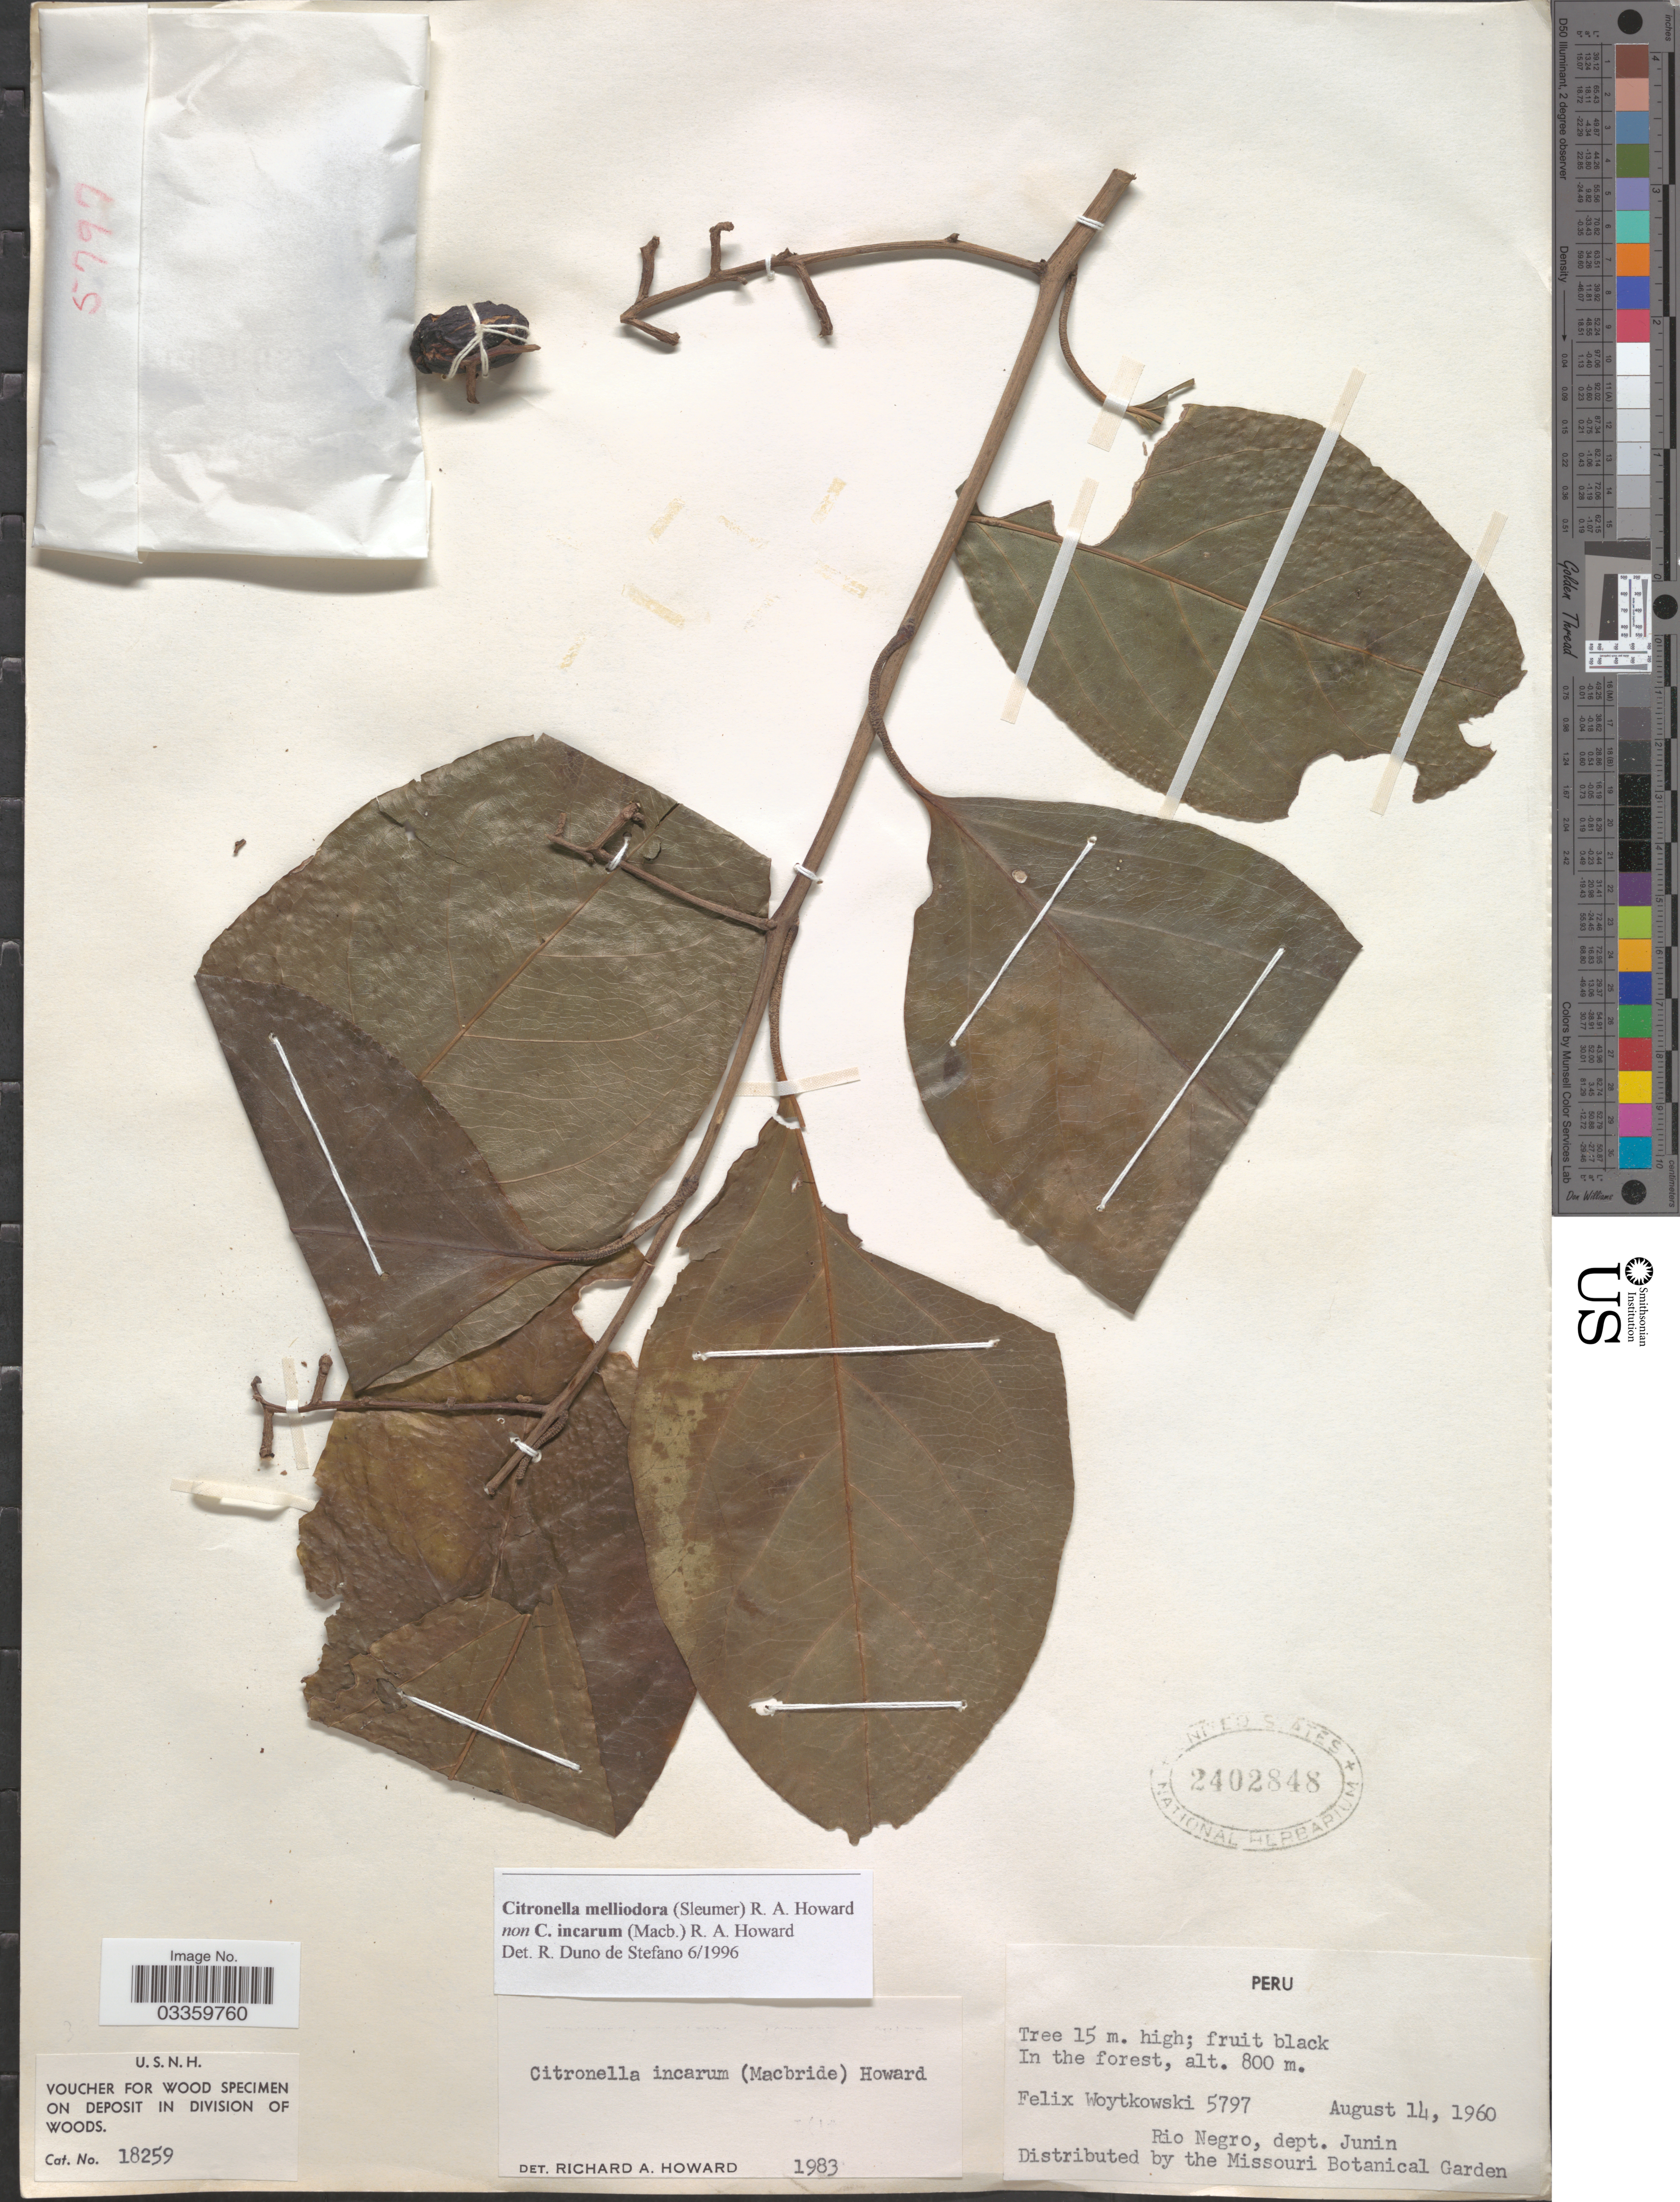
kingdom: Plantae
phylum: Tracheophyta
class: Magnoliopsida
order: Cardiopteridales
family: Cardiopteridaceae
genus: Citronella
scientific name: Citronella melliodora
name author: (Sleumer) R.A. Howard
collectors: F. Woytkowski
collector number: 5797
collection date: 1960-08-14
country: Peru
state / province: Junín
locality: Rio Negro, dept. Junin.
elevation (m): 800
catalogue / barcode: US 2402848